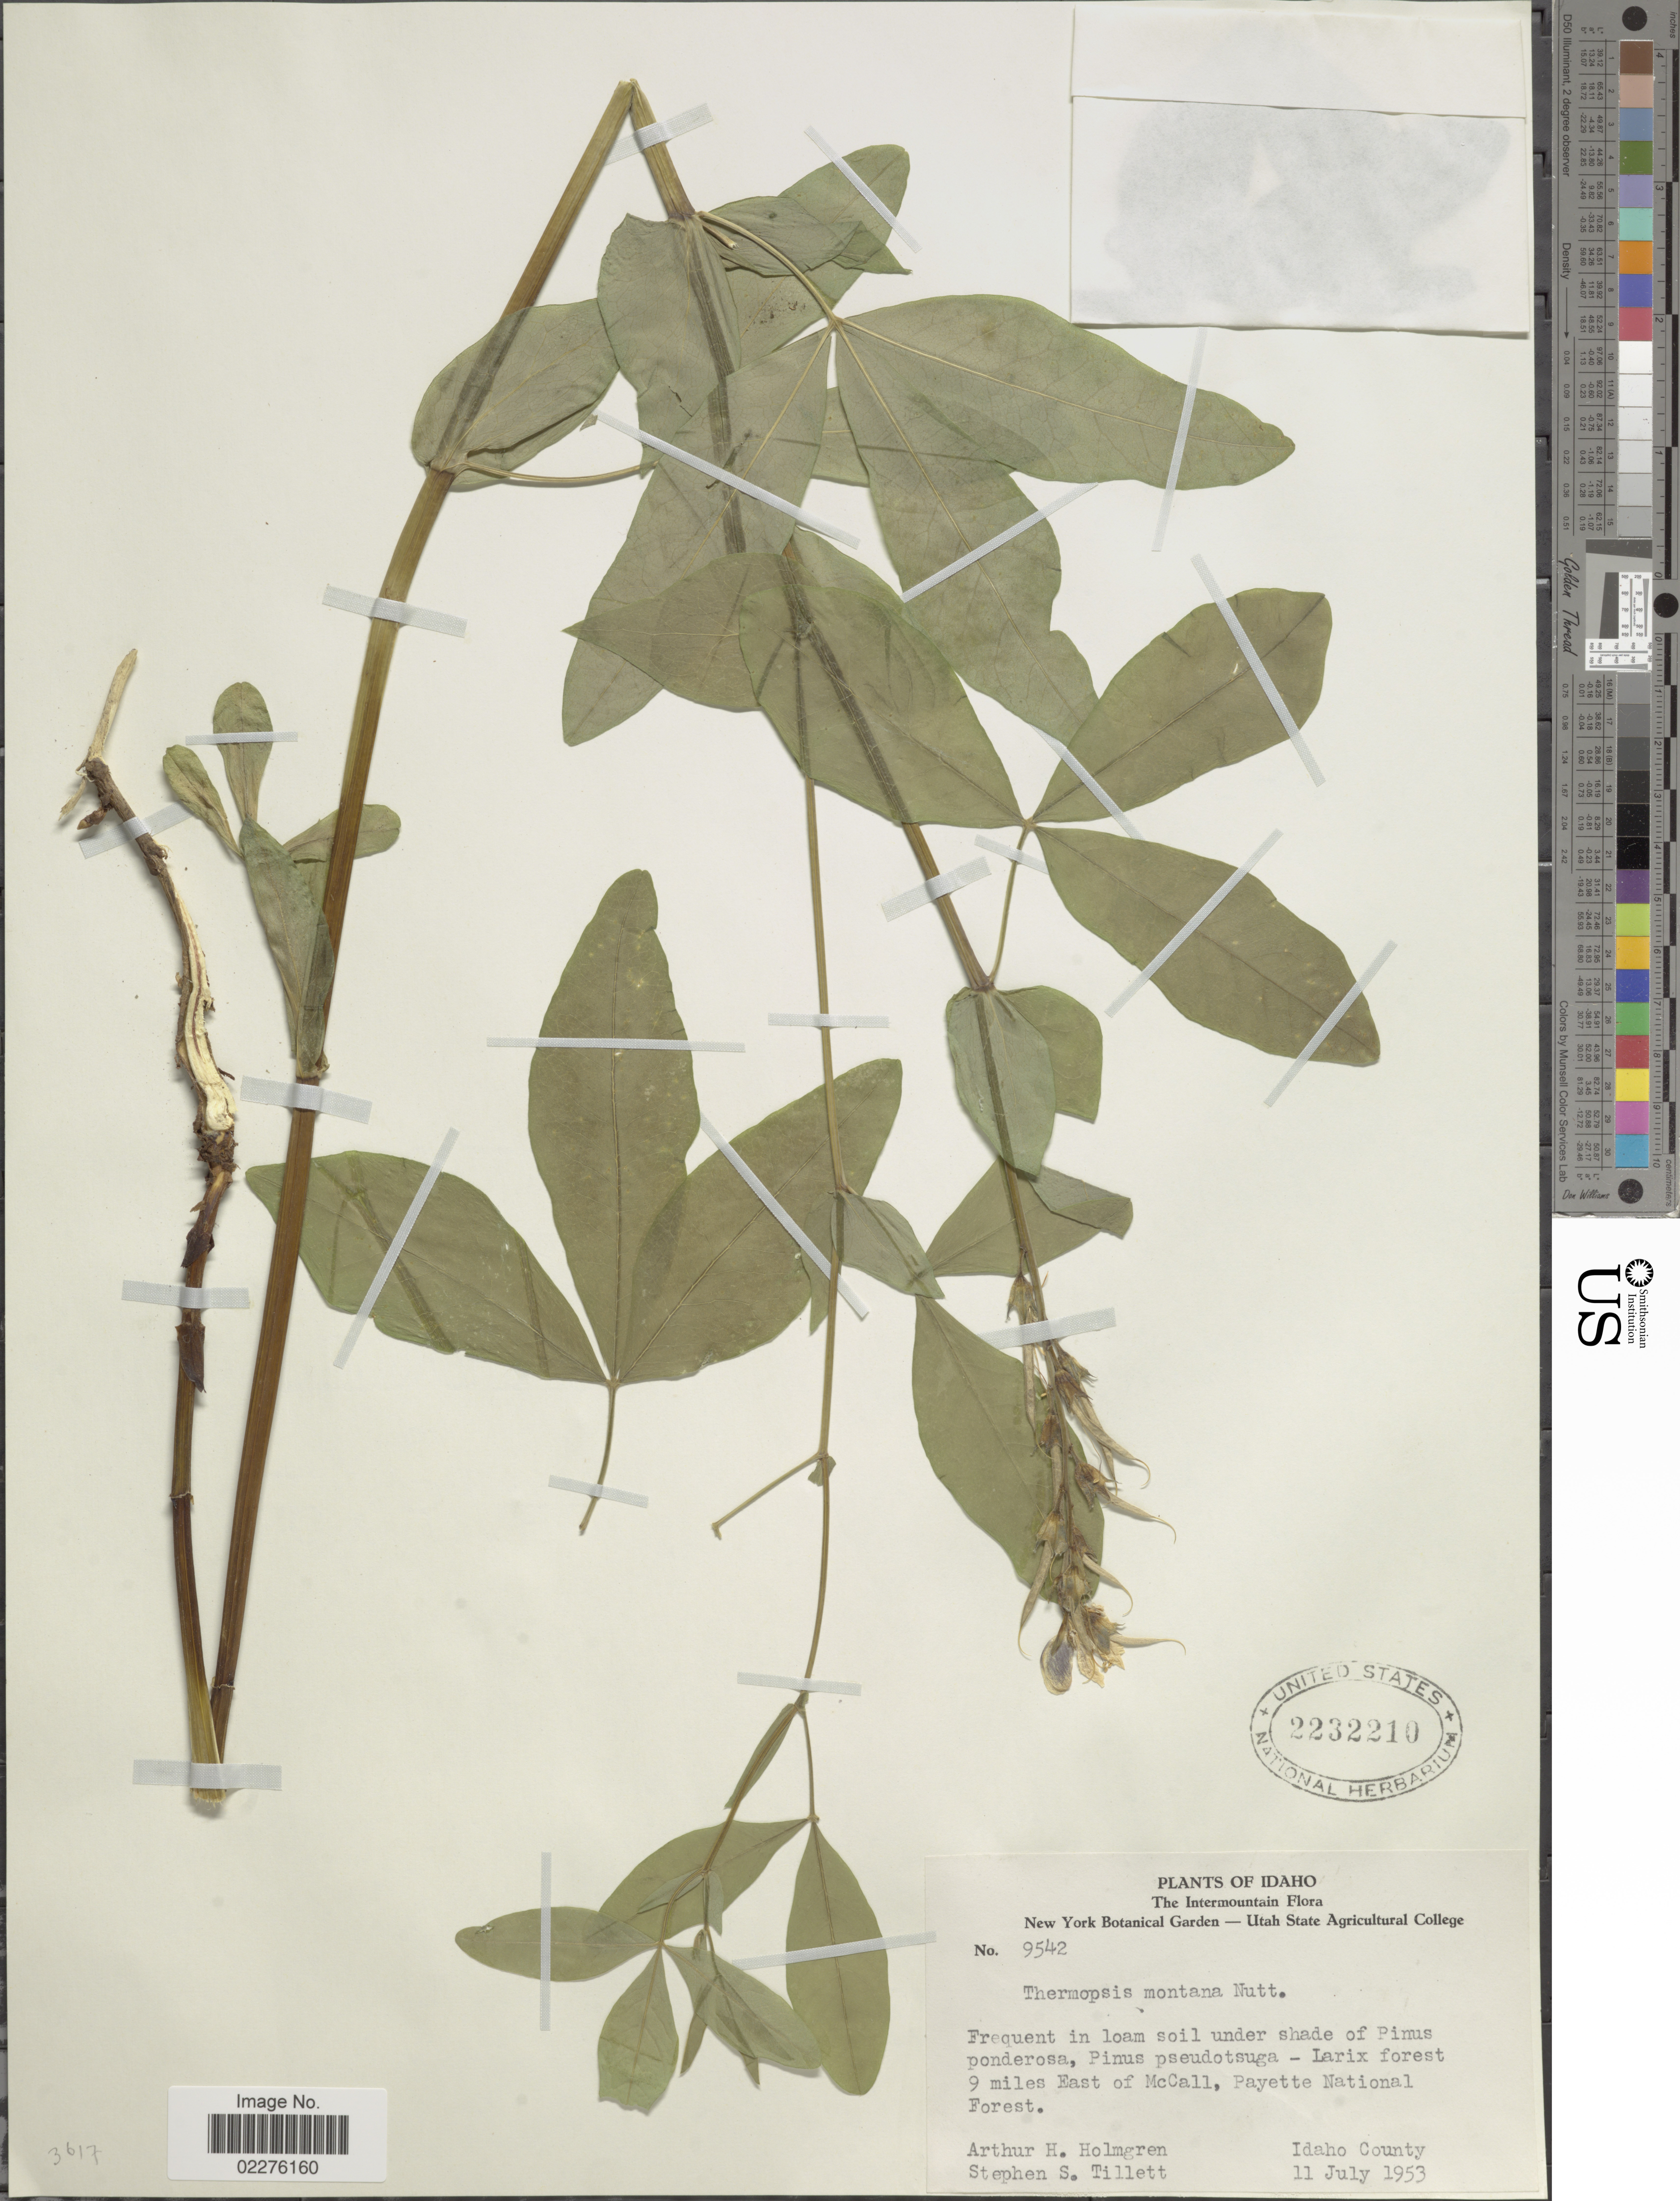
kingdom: Plantae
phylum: Tracheophyta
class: Magnoliopsida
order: Fabales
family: Fabaceae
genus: Thermopsis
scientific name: Thermopsis montana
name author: Nutt.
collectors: A. H. Holmgren & S. S. Tillett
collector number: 9542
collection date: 1953-07-11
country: United States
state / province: Idaho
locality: The Intermountains, Larix forest 9 miles East of McCall, Payette National Forest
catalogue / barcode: US 2232210